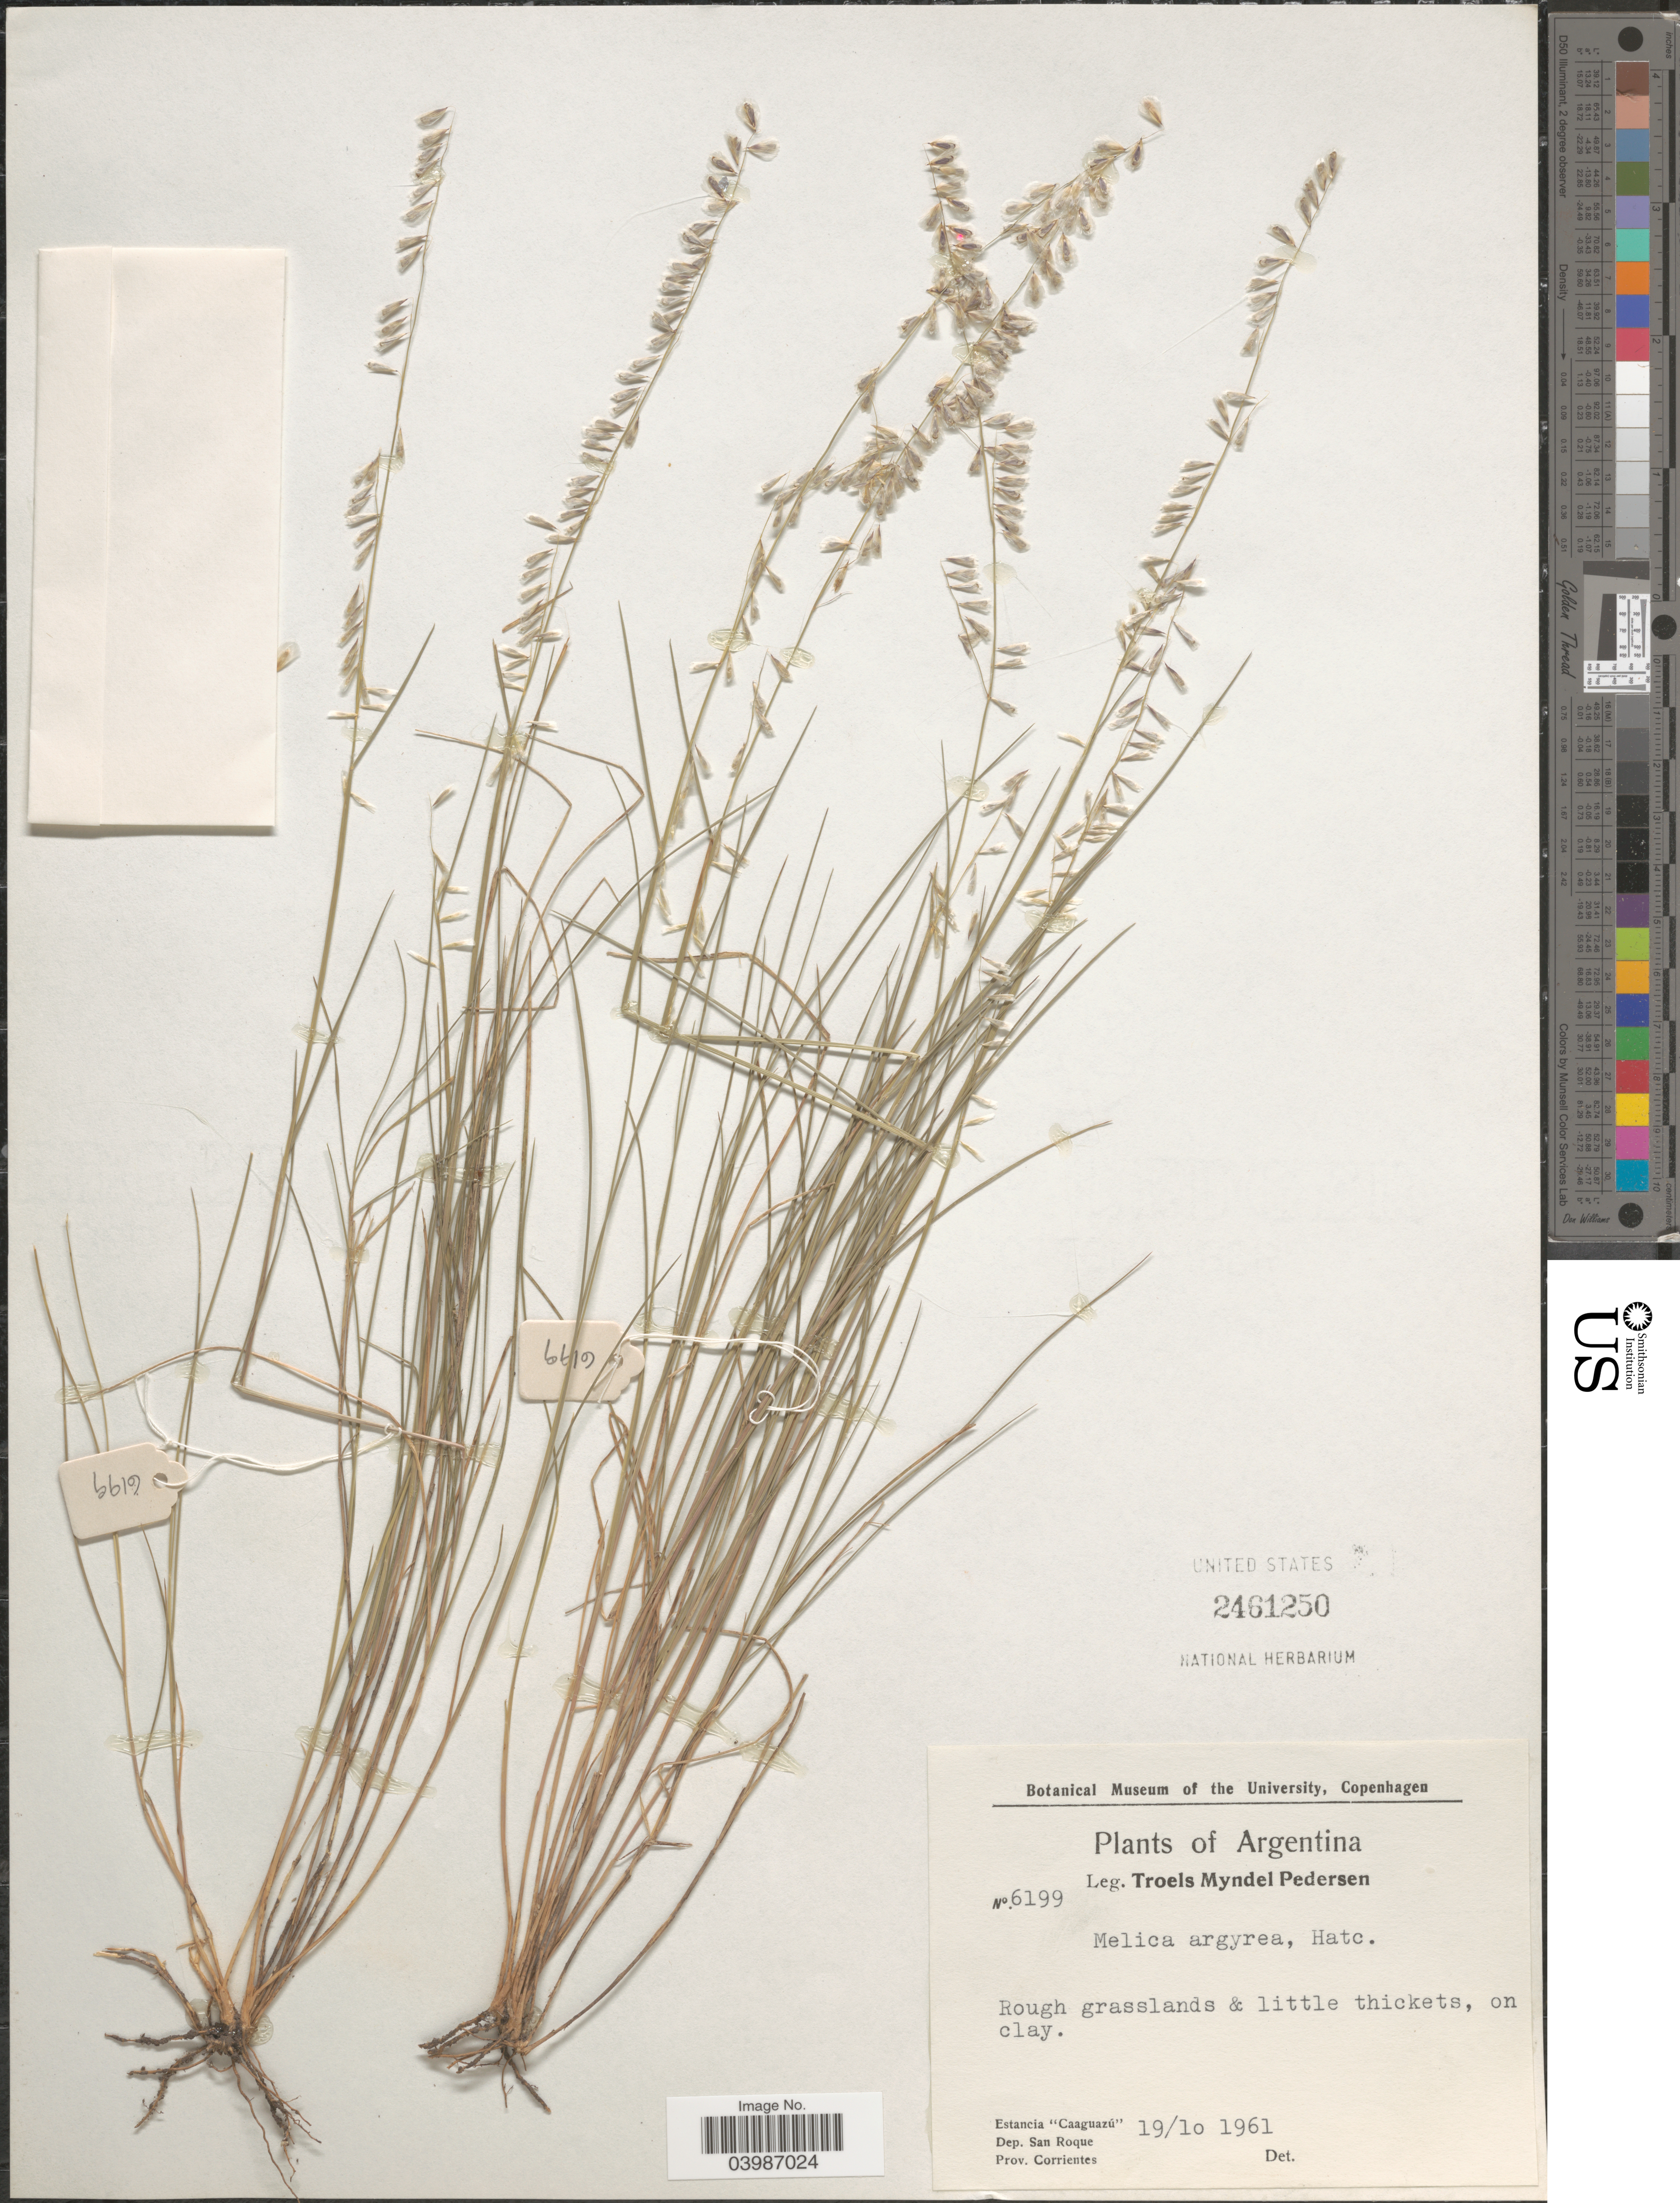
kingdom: Plantae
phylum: Tracheophyta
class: Liliopsida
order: Poales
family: Poaceae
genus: Melica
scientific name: Melica argyrea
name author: Hack. ex Stuck.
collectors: T. Pederson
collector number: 6199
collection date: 1961-10-19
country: Argentina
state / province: Corrientes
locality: Estancia "Caaguazú". Dep. San Roque.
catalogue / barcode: US 2461250